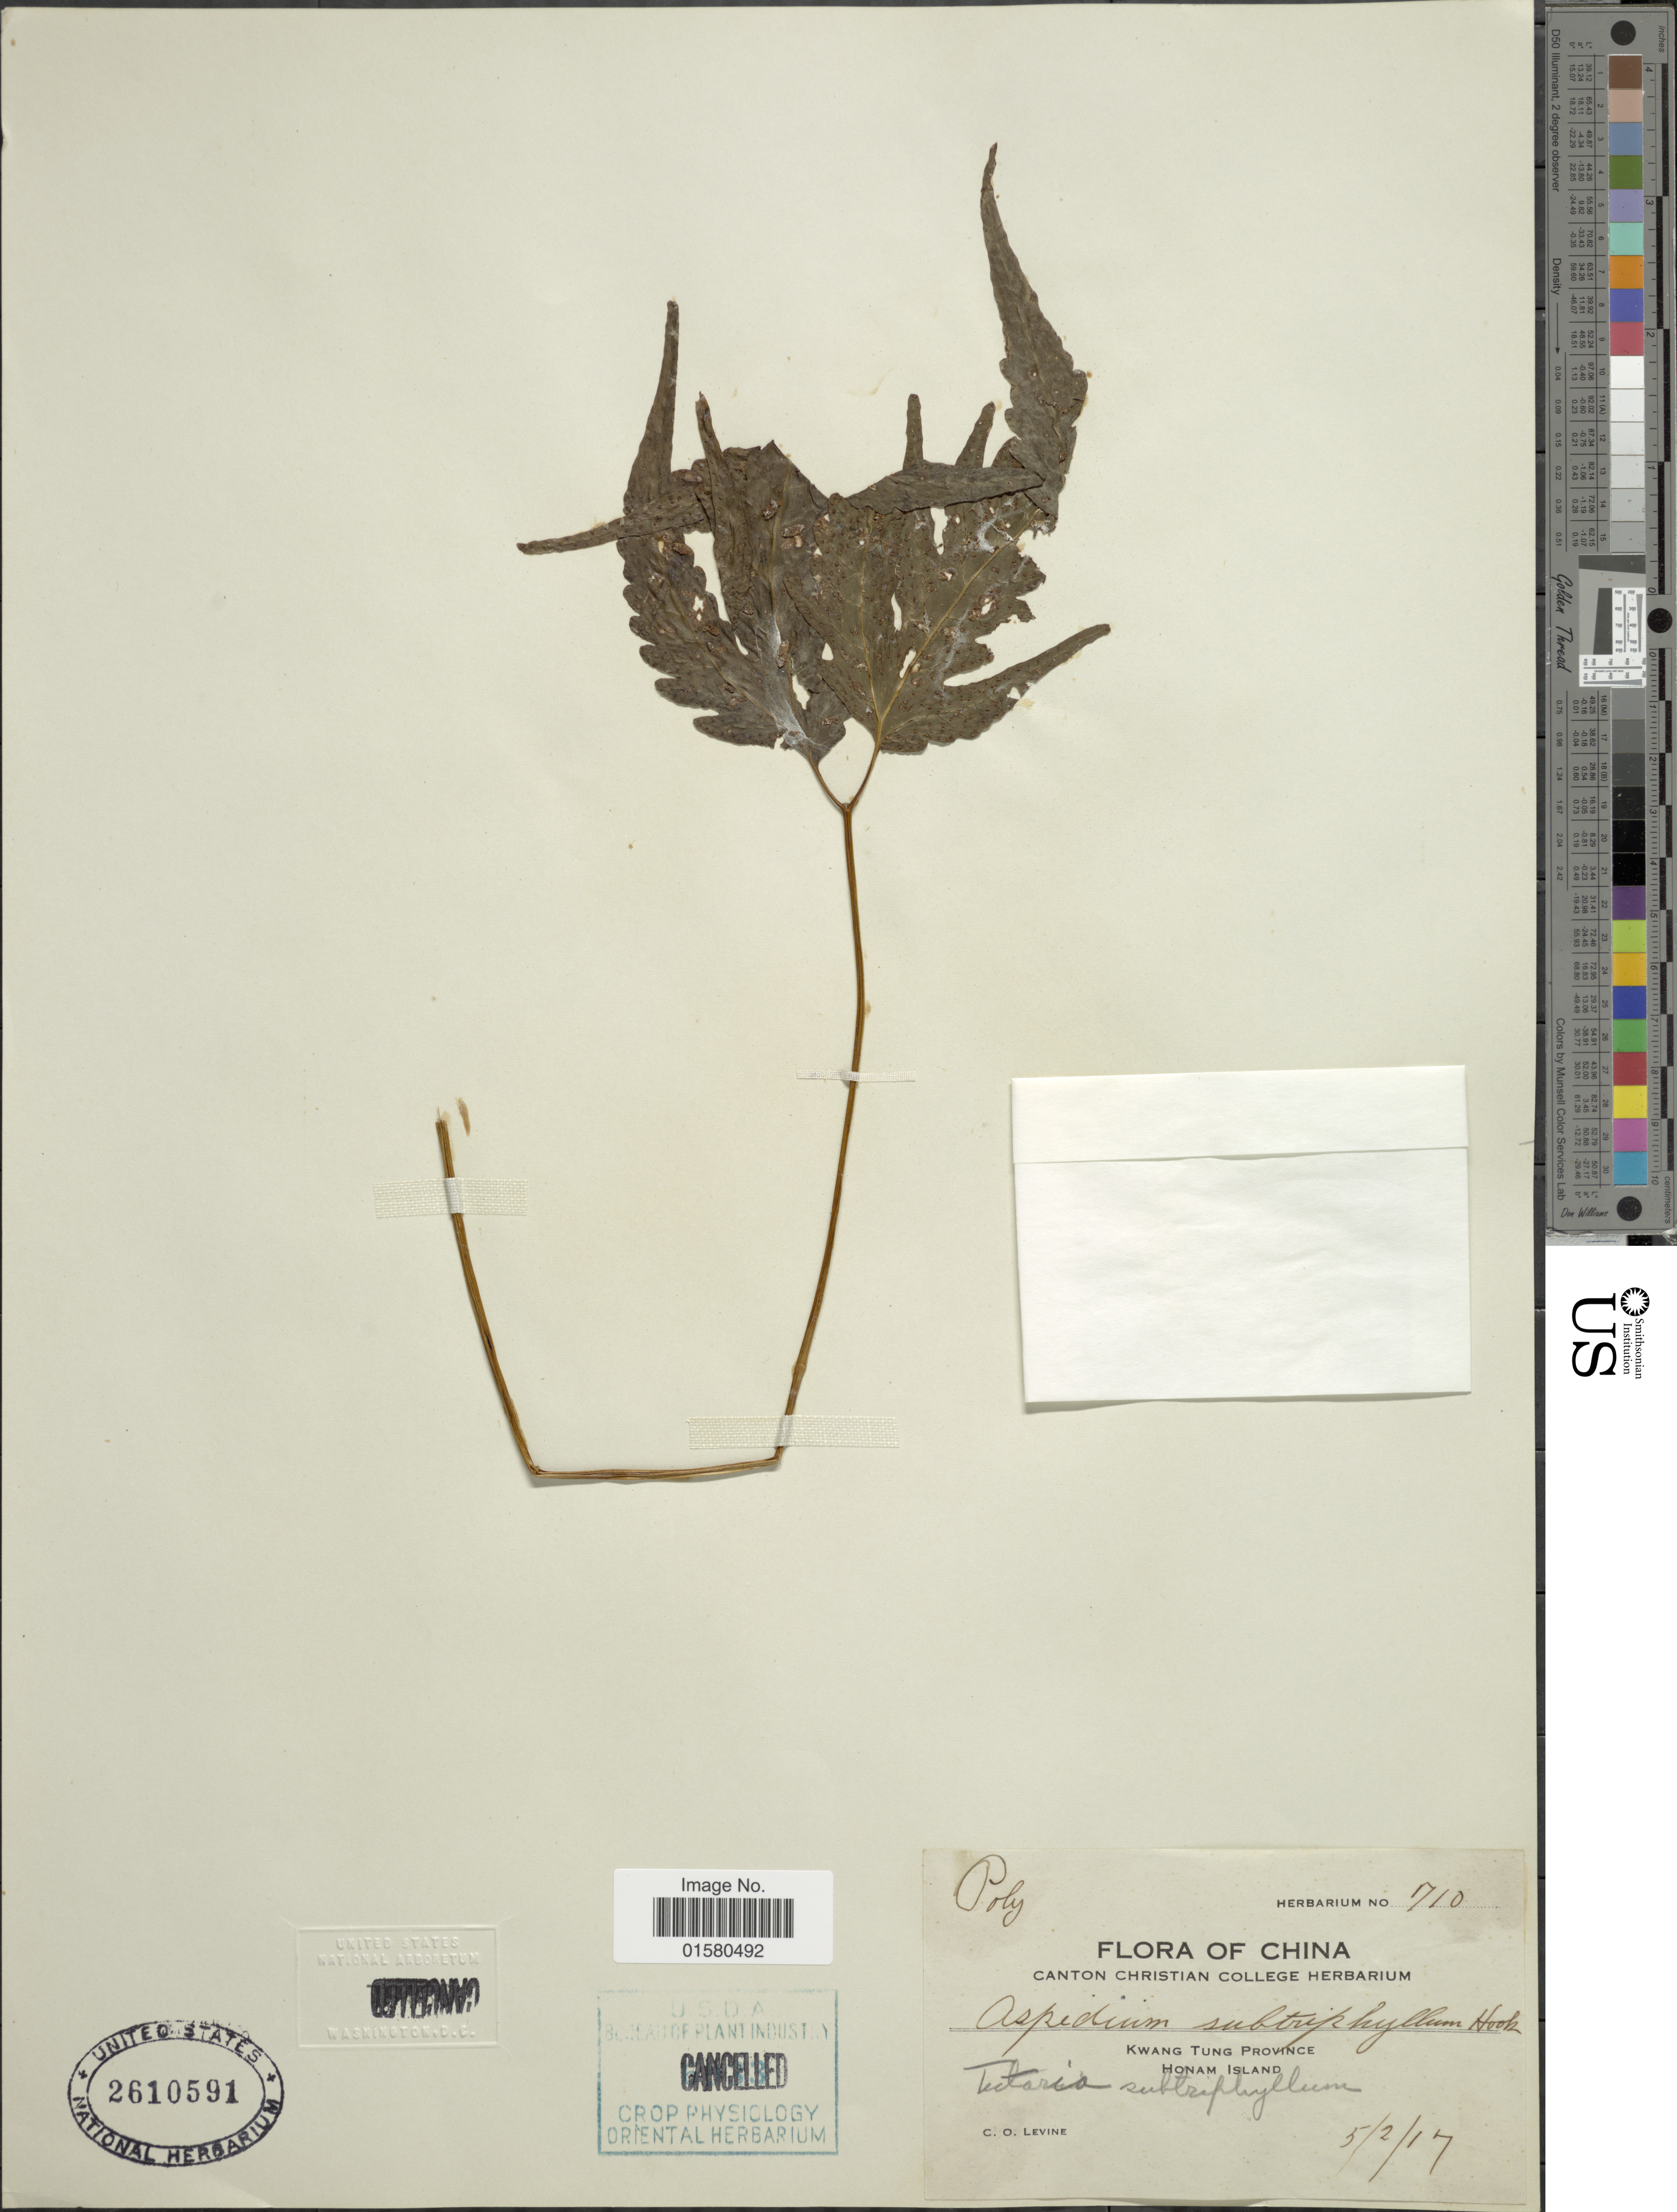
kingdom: Plantae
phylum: Tracheophyta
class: Polypodiopsida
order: Polypodiales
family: Tectariaceae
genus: Tectaria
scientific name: Tectaria subtriphylla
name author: (Hook. & Arn.) Copel.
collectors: C. O. Levine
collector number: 710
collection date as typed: Transcribed d/m/y: 5/2/17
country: China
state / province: Guangdong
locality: Kwang Tuing Province, Honam island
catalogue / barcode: US 2610591